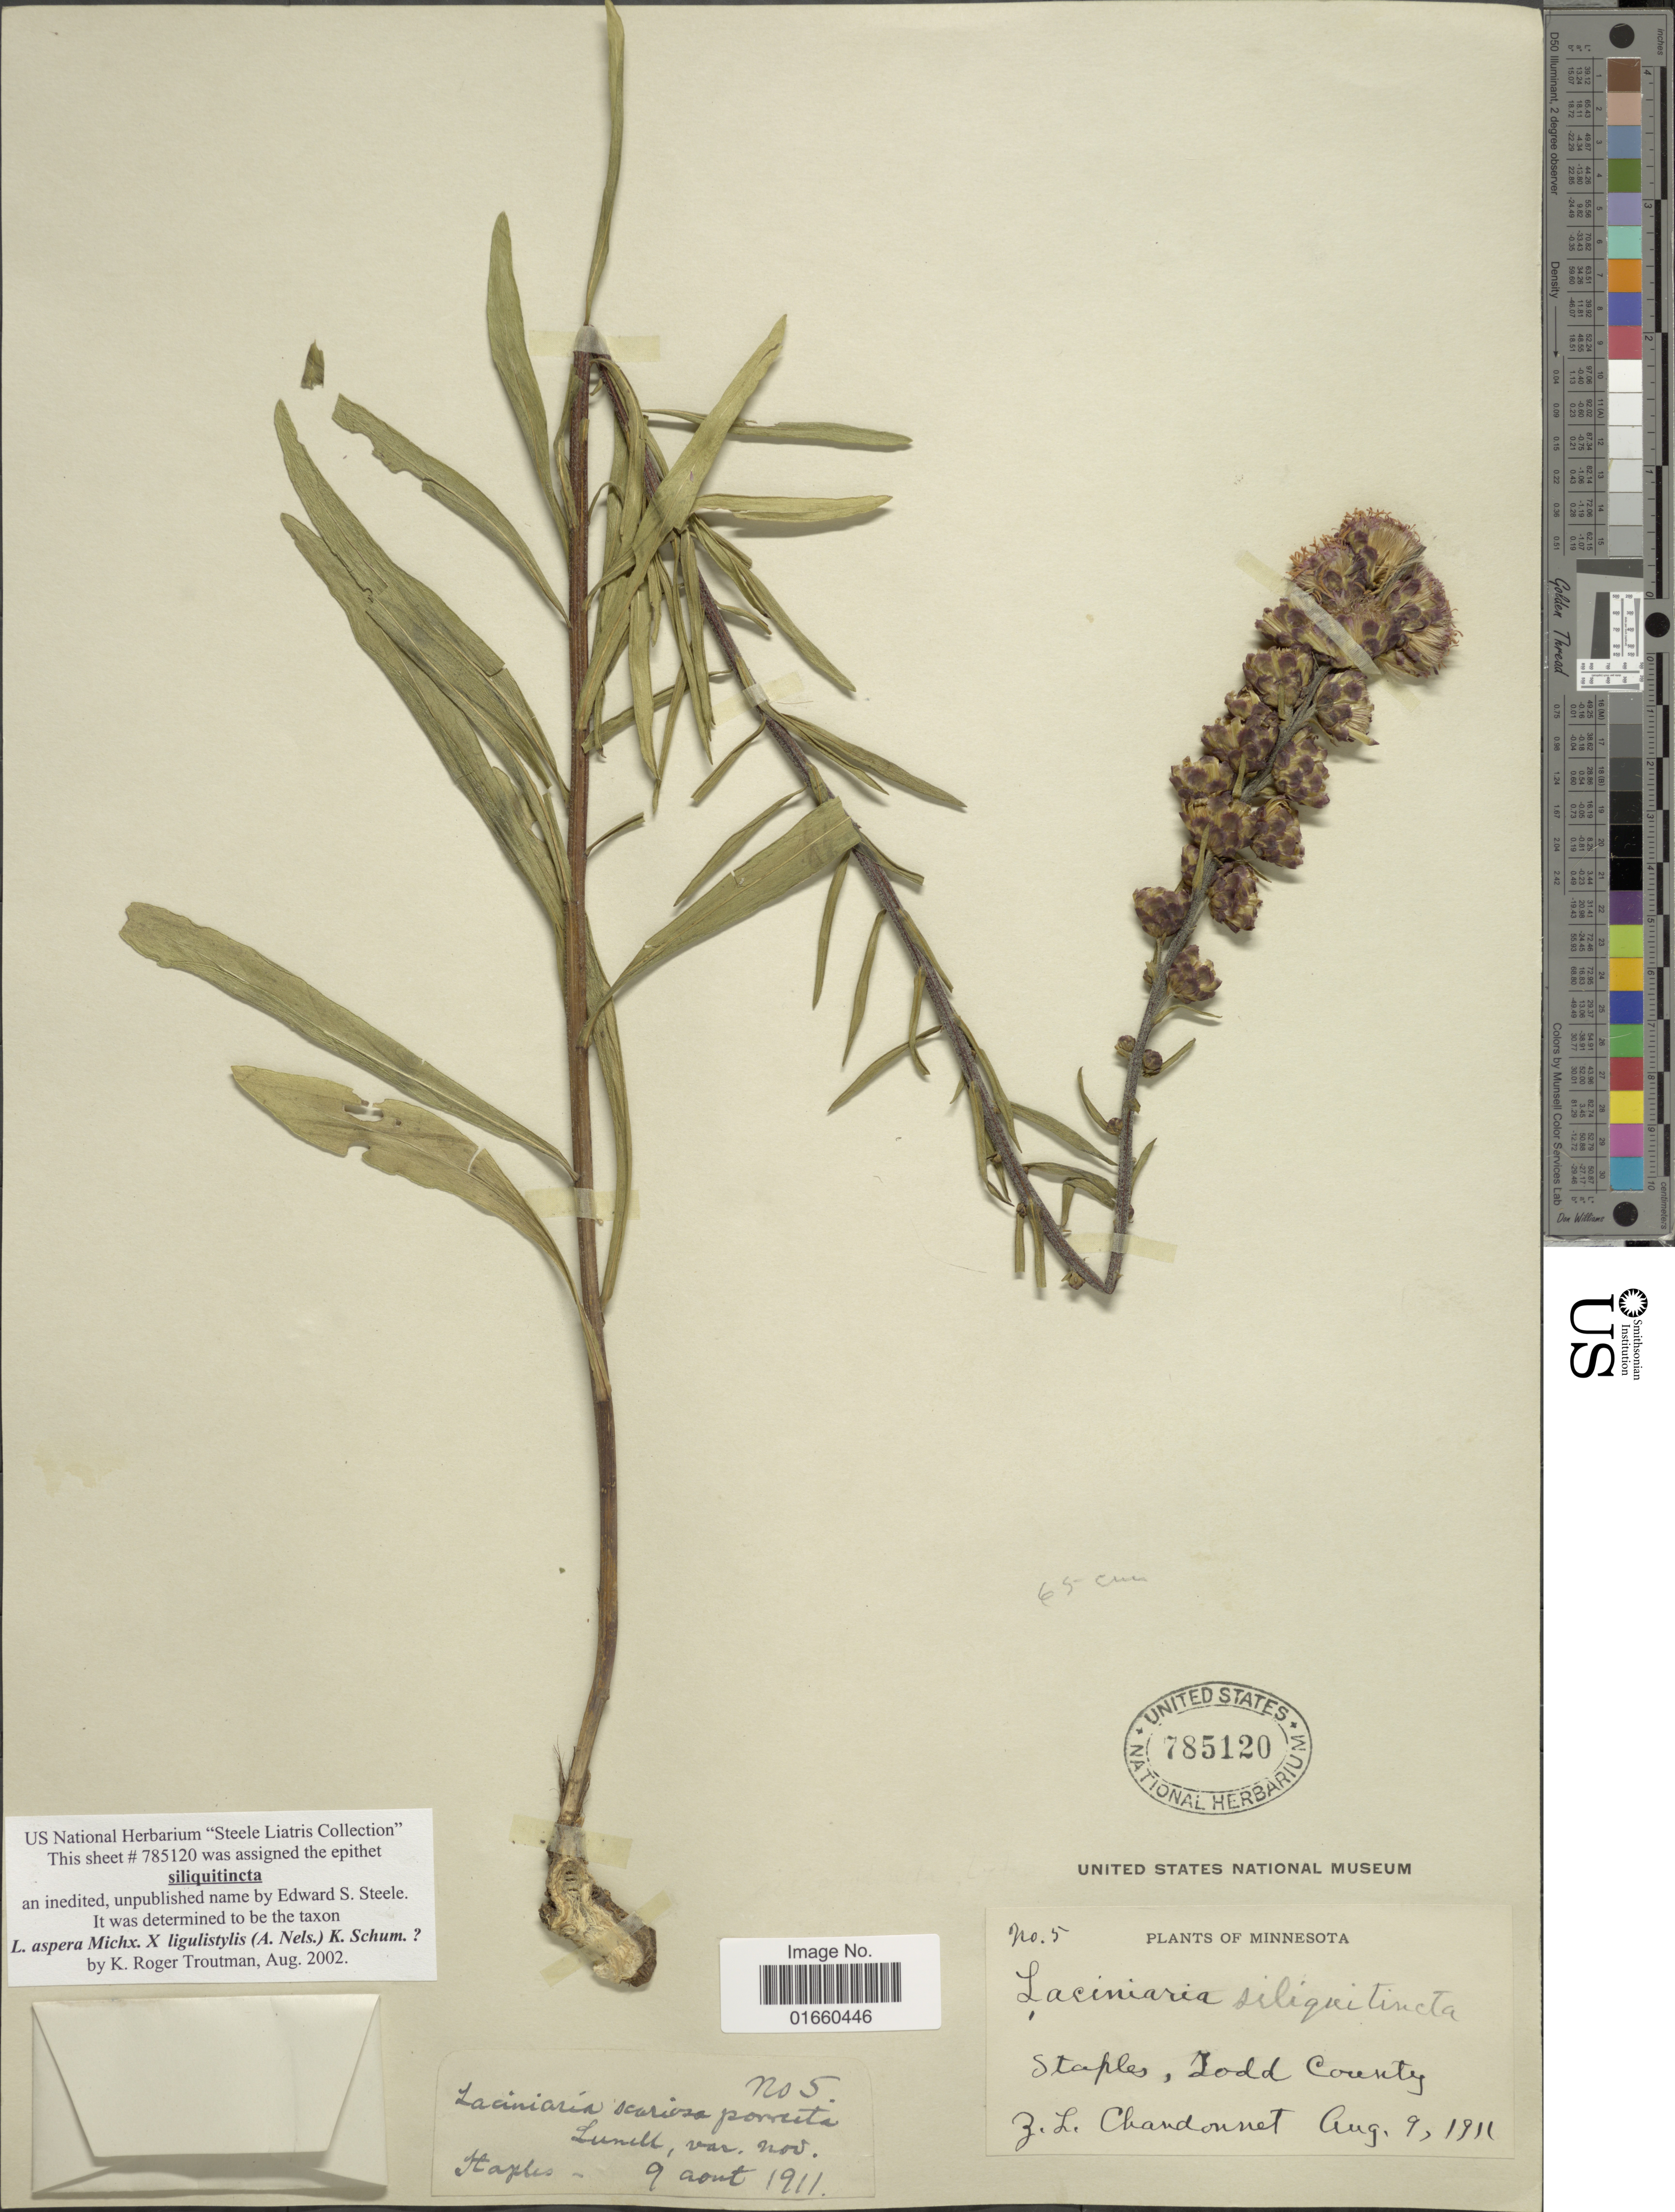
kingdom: Plantae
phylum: Tracheophyta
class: Magnoliopsida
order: Asterales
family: Asteraceae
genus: Liatris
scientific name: Liatris aspera x L. ligulistylus (A. Nelson) K. Schum.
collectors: Z. Chandonnet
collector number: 5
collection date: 1911-08-09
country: United States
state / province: Minnesota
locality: Staples, Todd Co.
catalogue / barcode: US 785120